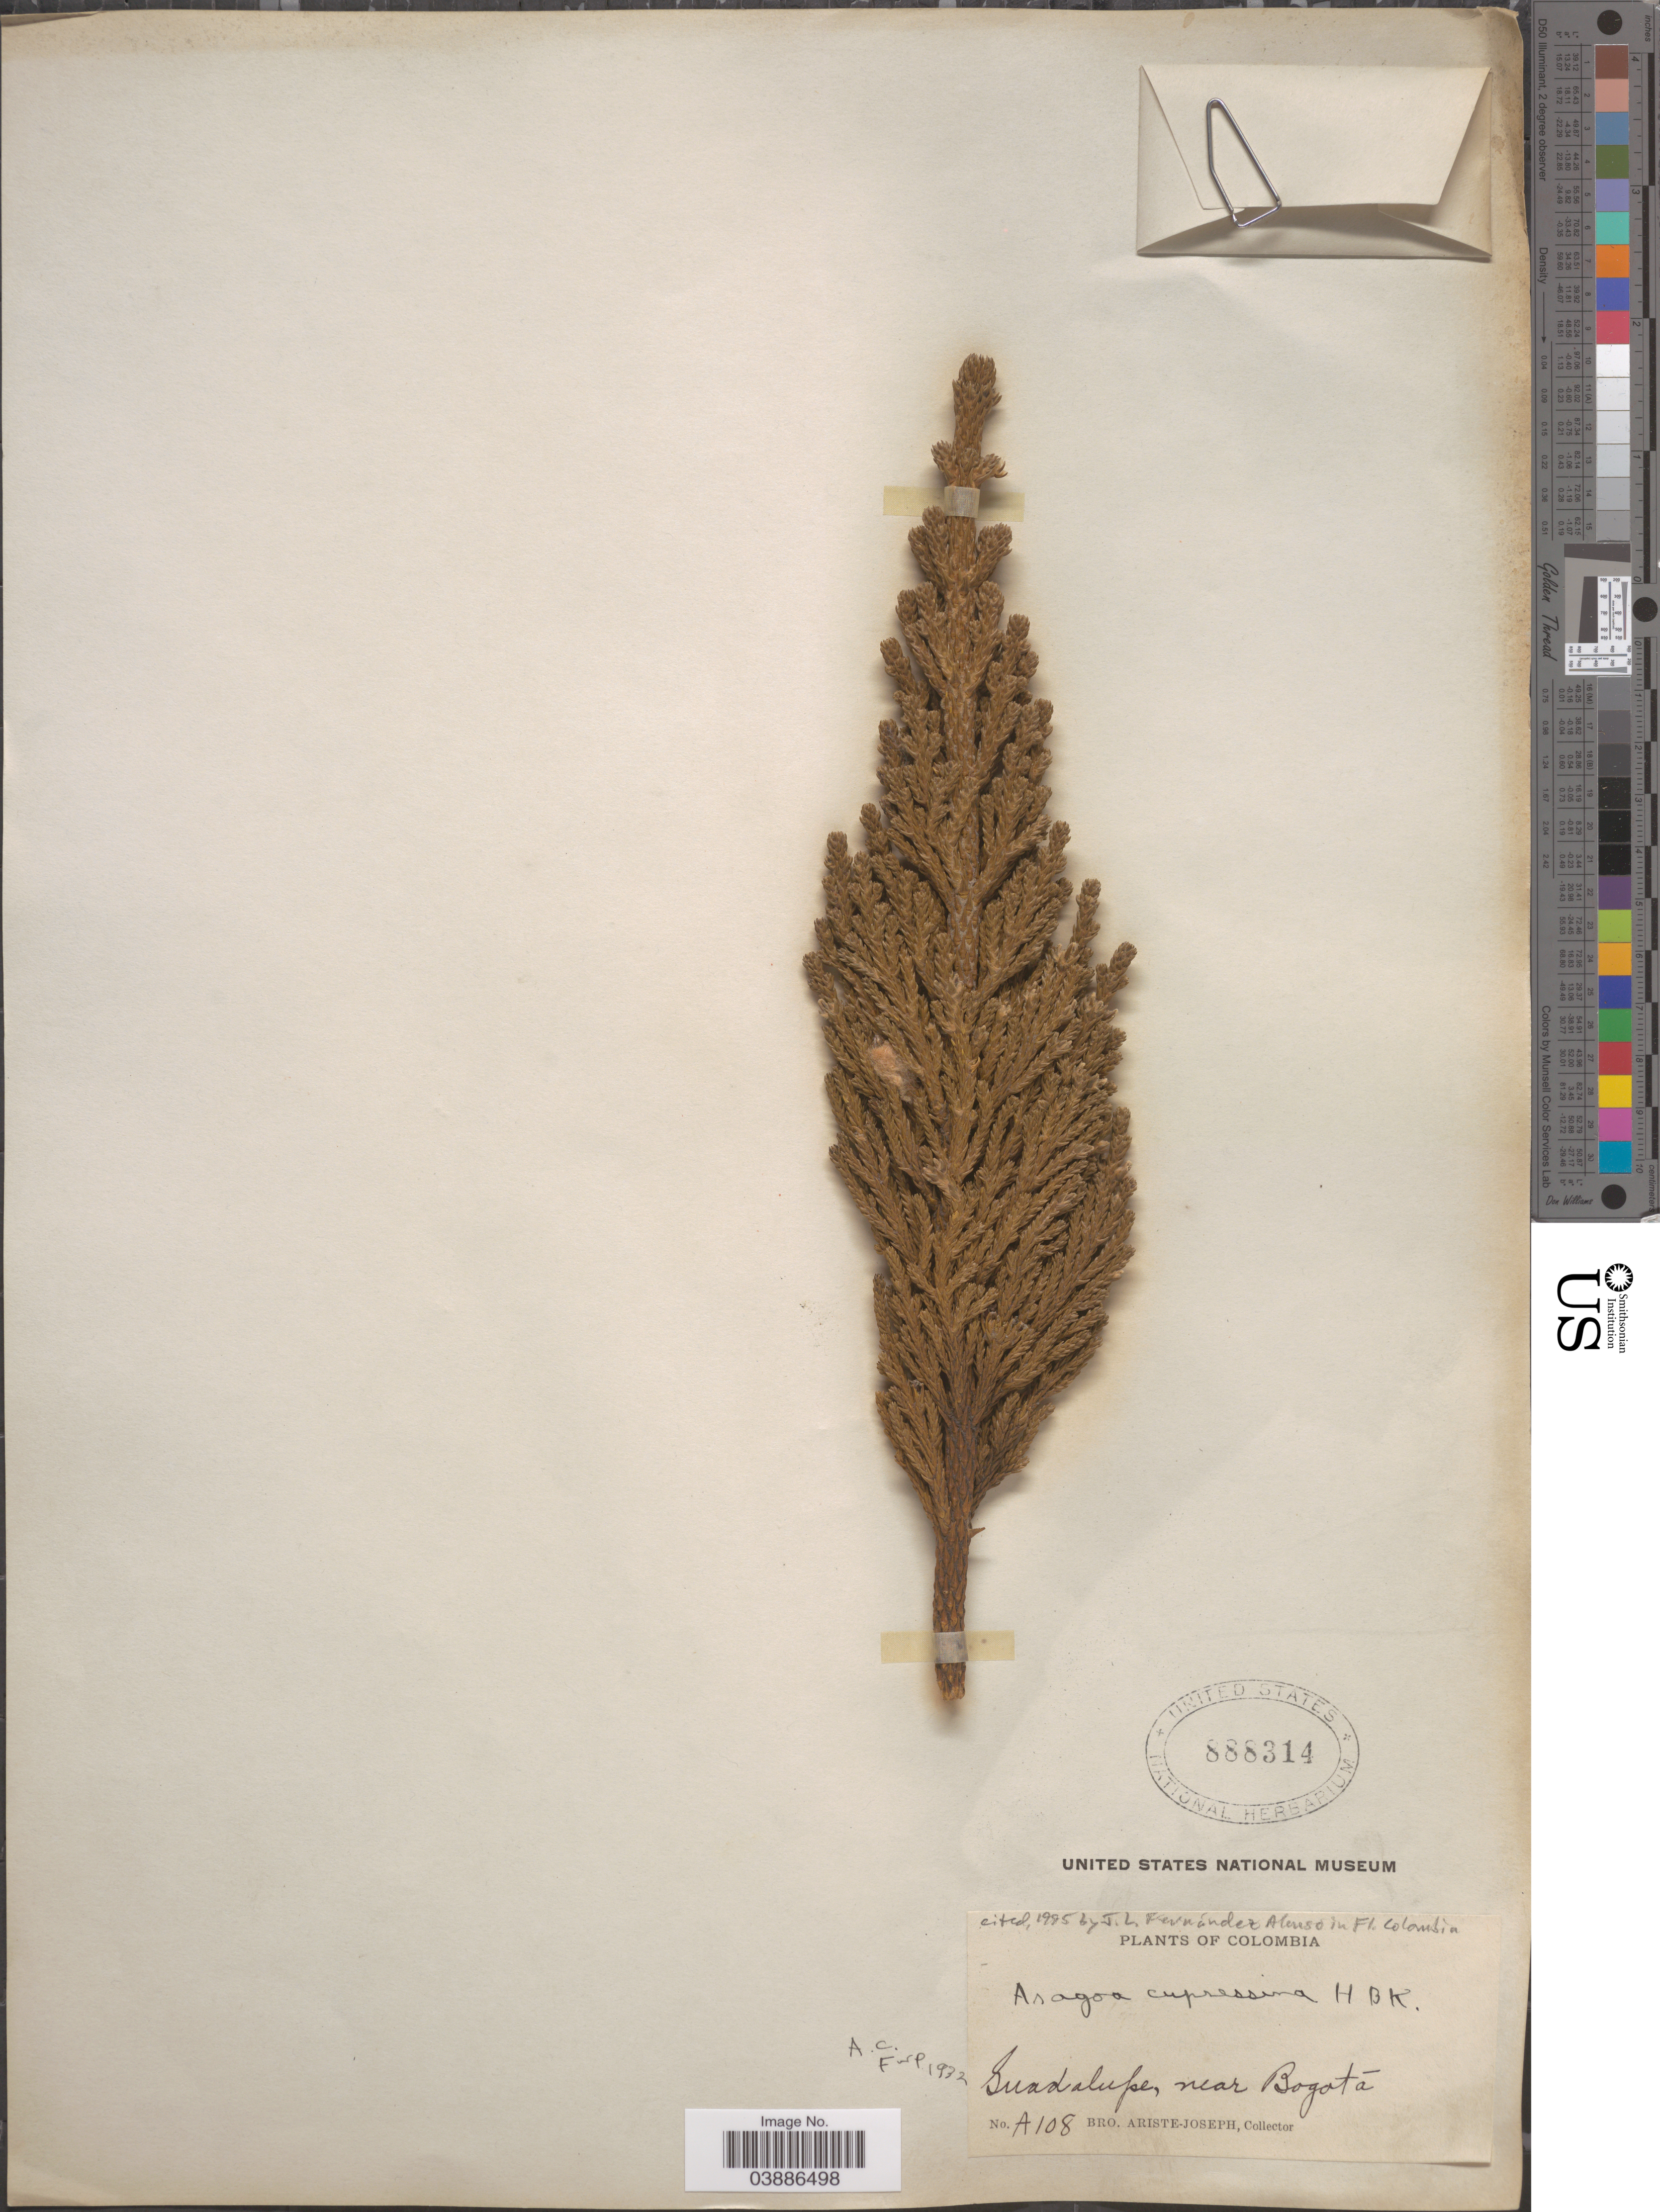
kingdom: Plantae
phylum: Tracheophyta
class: Magnoliopsida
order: Lamiales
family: Plantaginaceae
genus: Aragoa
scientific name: Aragoa cupressina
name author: Kunth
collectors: Bro. Ariste-Joseph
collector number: A108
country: Colombia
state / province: Bogota D.C.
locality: Guadalupe, near Bogota.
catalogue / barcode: US 888314